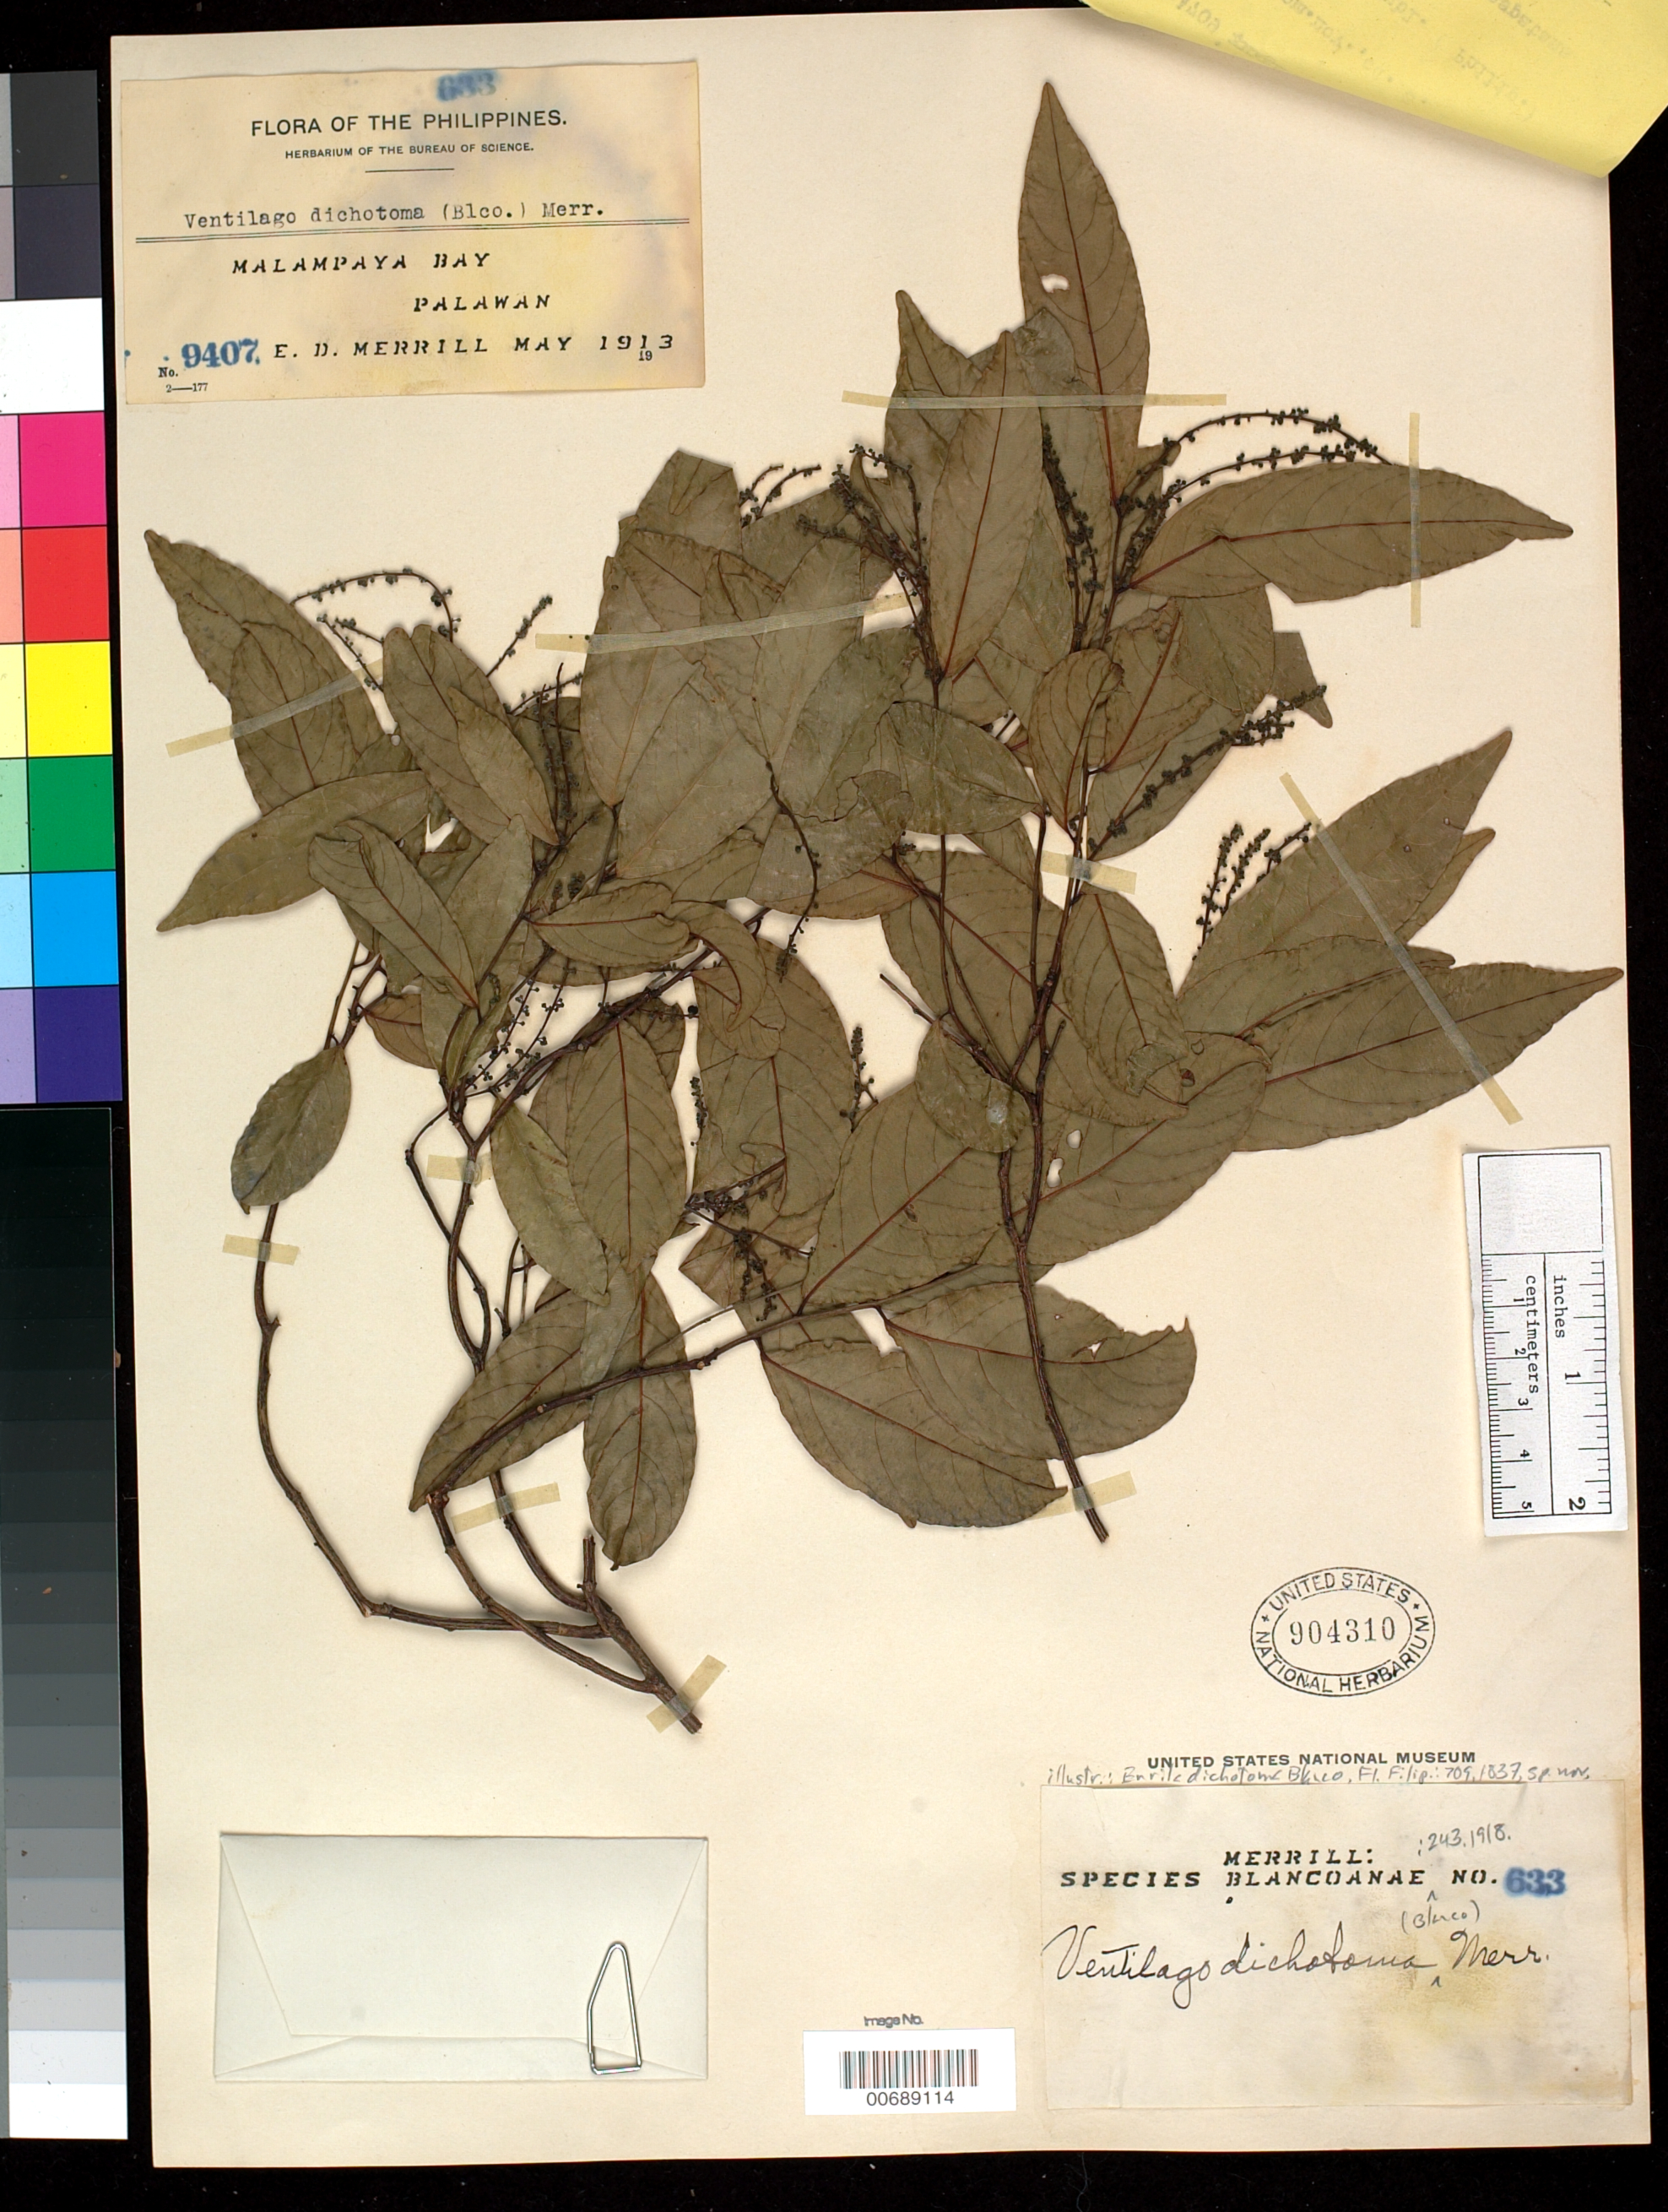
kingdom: Plantae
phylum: Tracheophyta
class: Magnoliopsida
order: Rosales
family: Rhamnaceae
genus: Ventilago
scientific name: Ventilago dichotoma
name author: (Blanco) Merr.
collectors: E. D. Merrill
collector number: Sp. Blancoan. 0633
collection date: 1913-05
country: Philippines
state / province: Mimaropa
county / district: Palawan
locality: Malampaya Bay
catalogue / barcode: US 904310